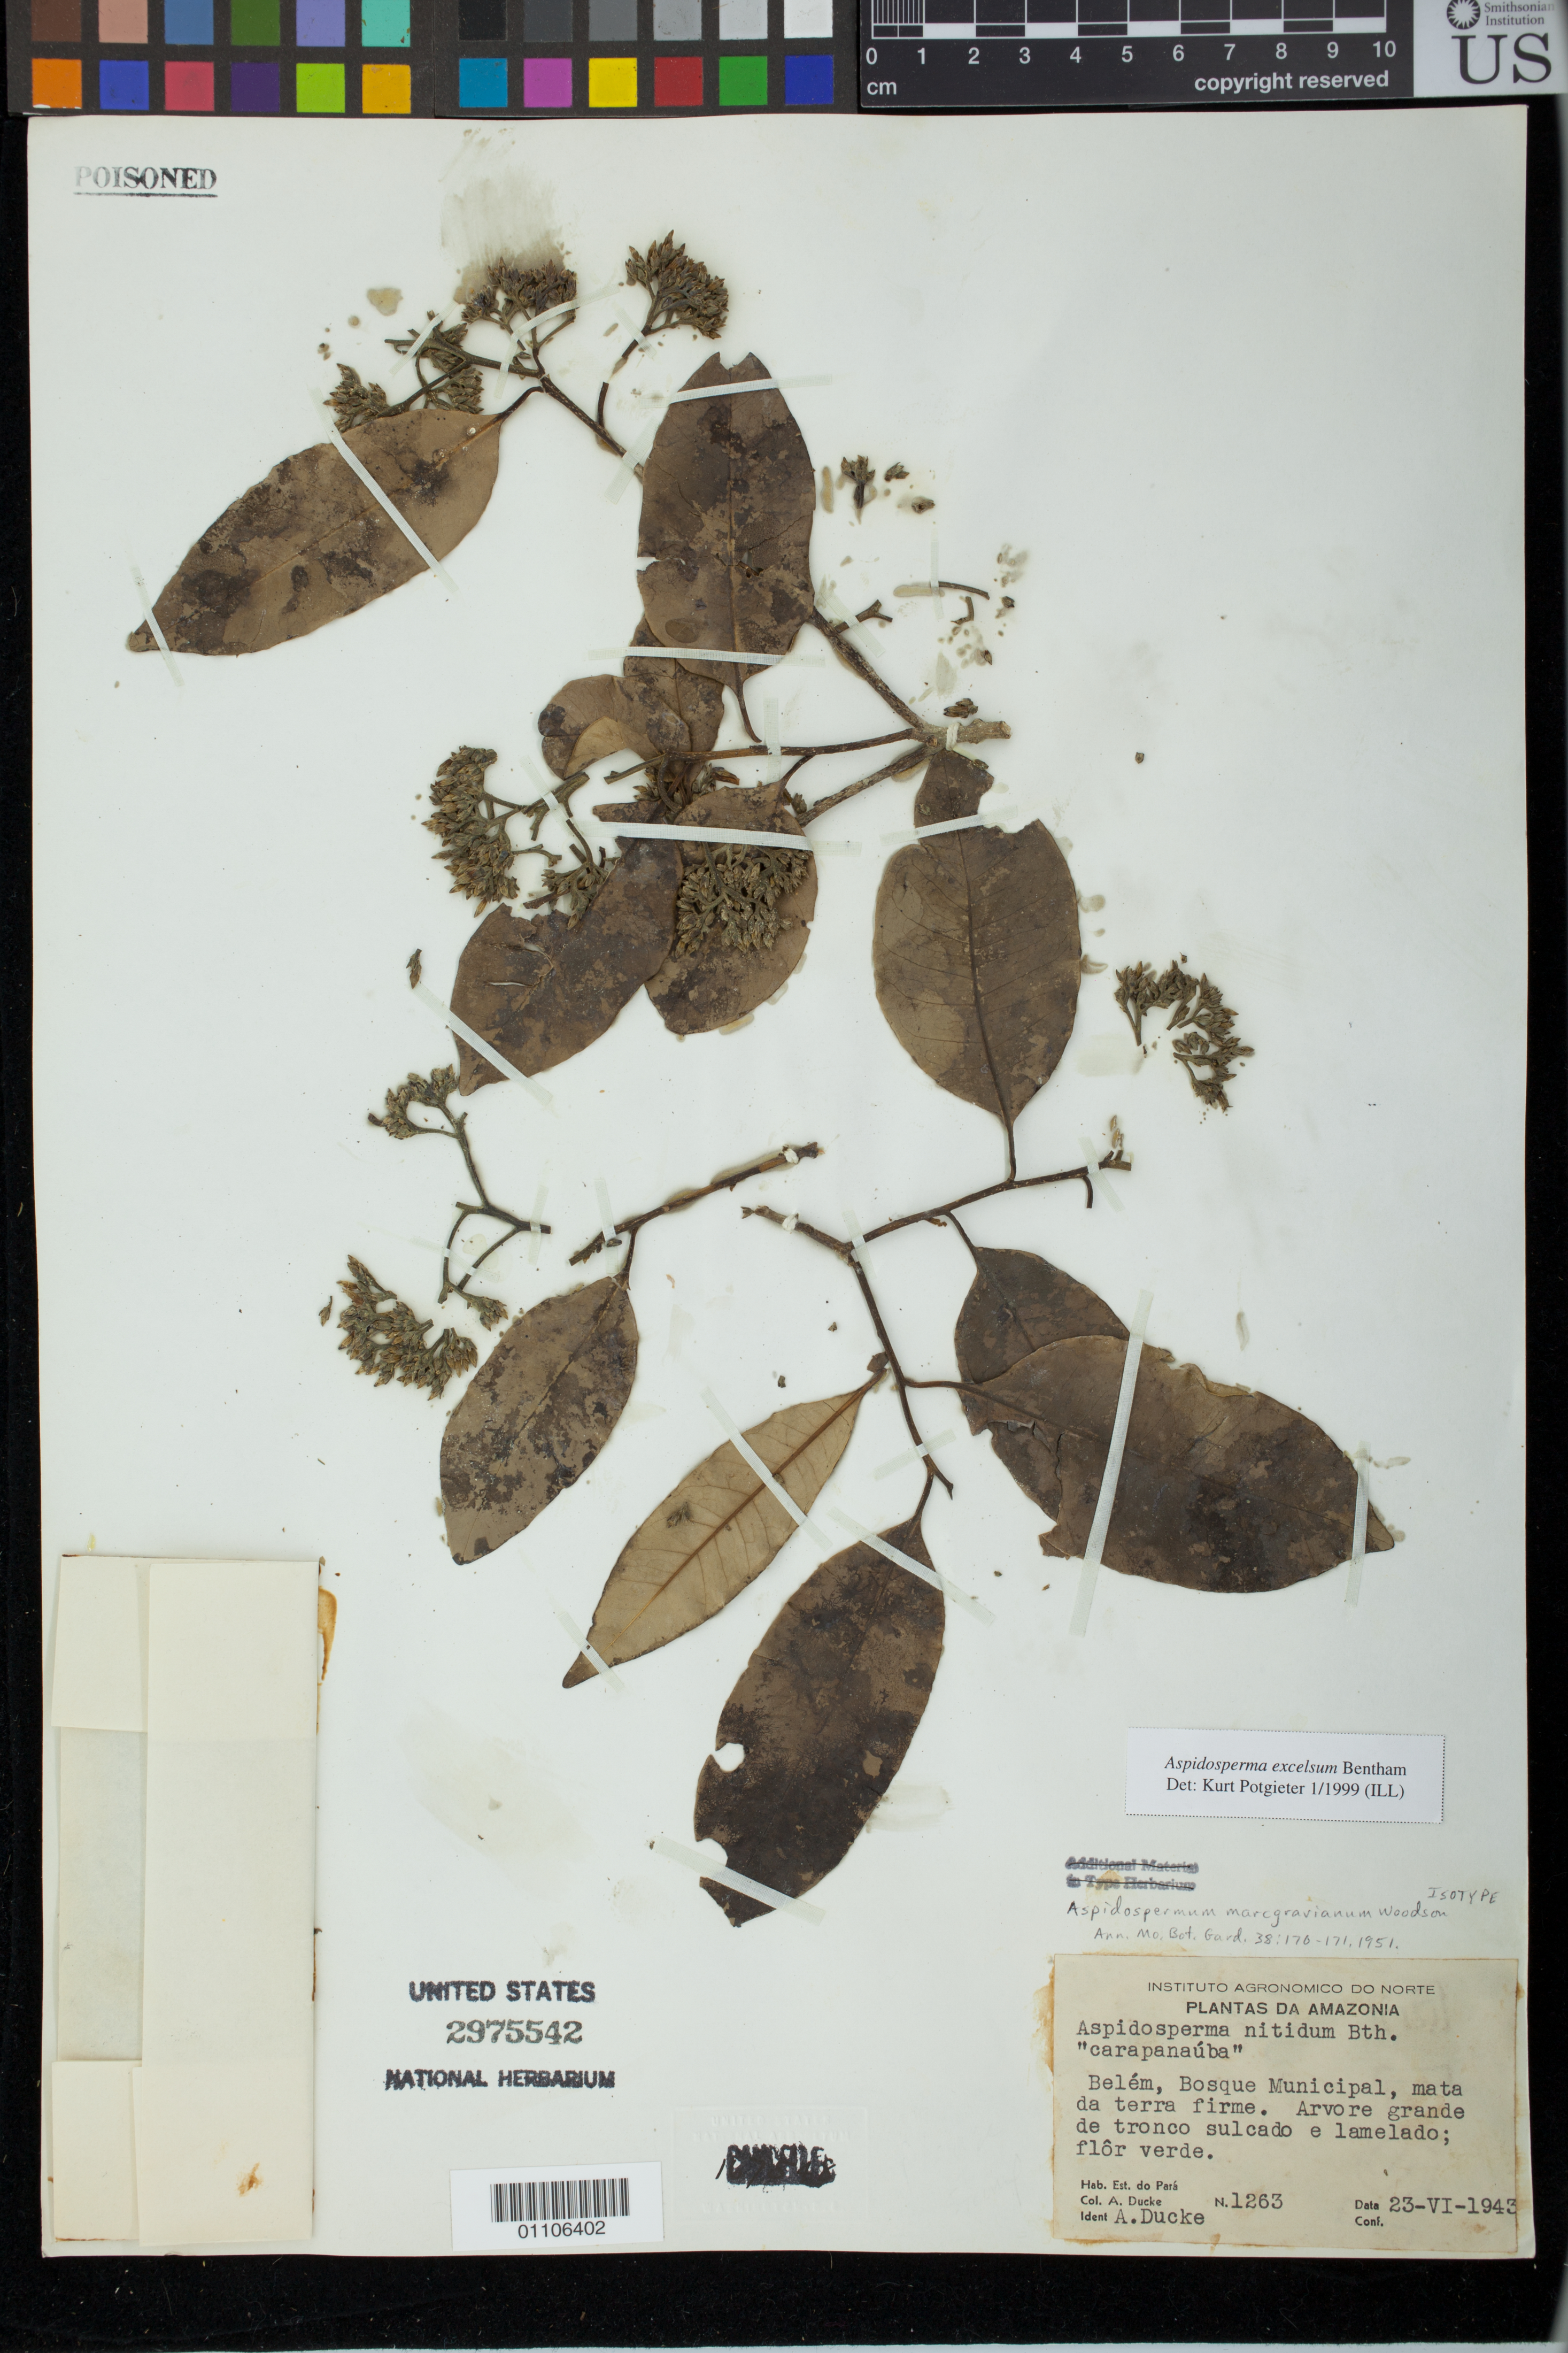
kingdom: Plantae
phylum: Tracheophyta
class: Magnoliopsida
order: Gentianales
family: Apocynaceae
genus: Aspidosperma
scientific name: Aspidosperma marcgravianum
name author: Woodson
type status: Isotype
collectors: A. Ducke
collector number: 1263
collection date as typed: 23-VI-1943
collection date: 1943-06-23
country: Brazil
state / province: Pará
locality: Belém, Bosque Municipal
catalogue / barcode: US 2975542